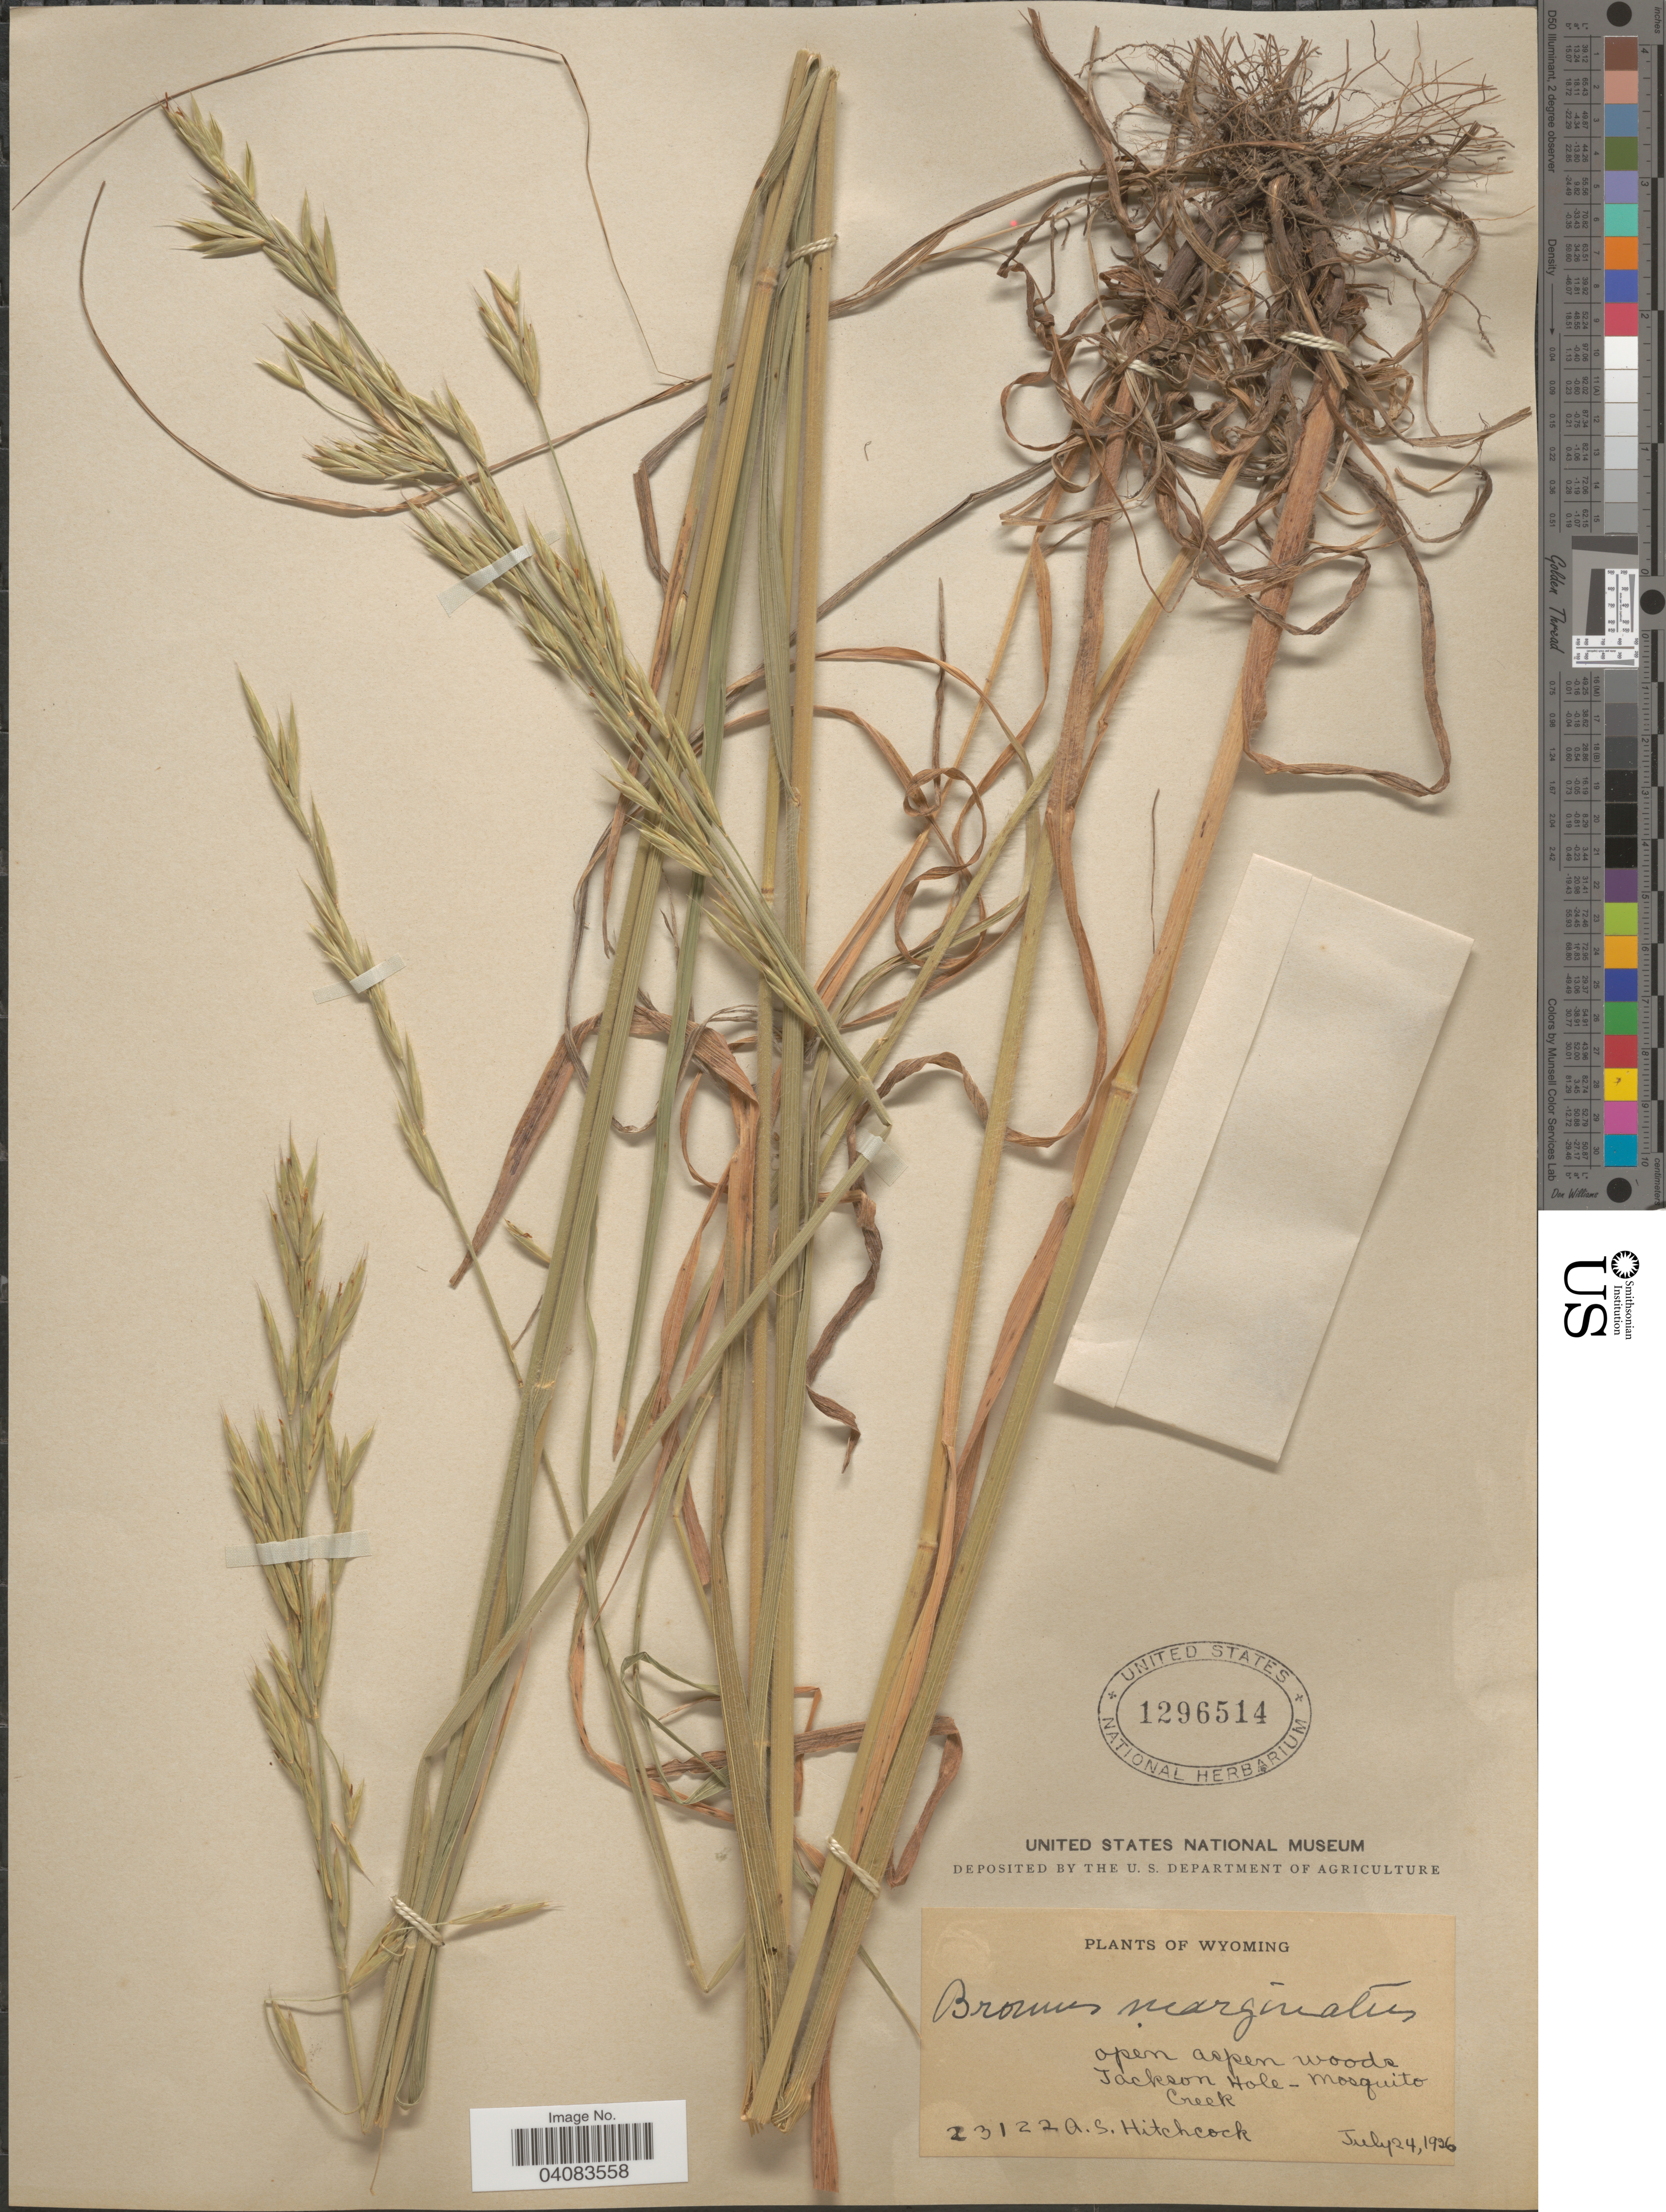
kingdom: Plantae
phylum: Tracheophyta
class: Liliopsida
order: Poales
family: Poaceae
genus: Bromus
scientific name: Bromus marginatus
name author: Nees ex Steud.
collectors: A. S. Hitchcock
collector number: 23122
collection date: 1926-07-24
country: United States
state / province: Wyoming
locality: Jackson Hole - Mosquito Creek.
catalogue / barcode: US 1296514